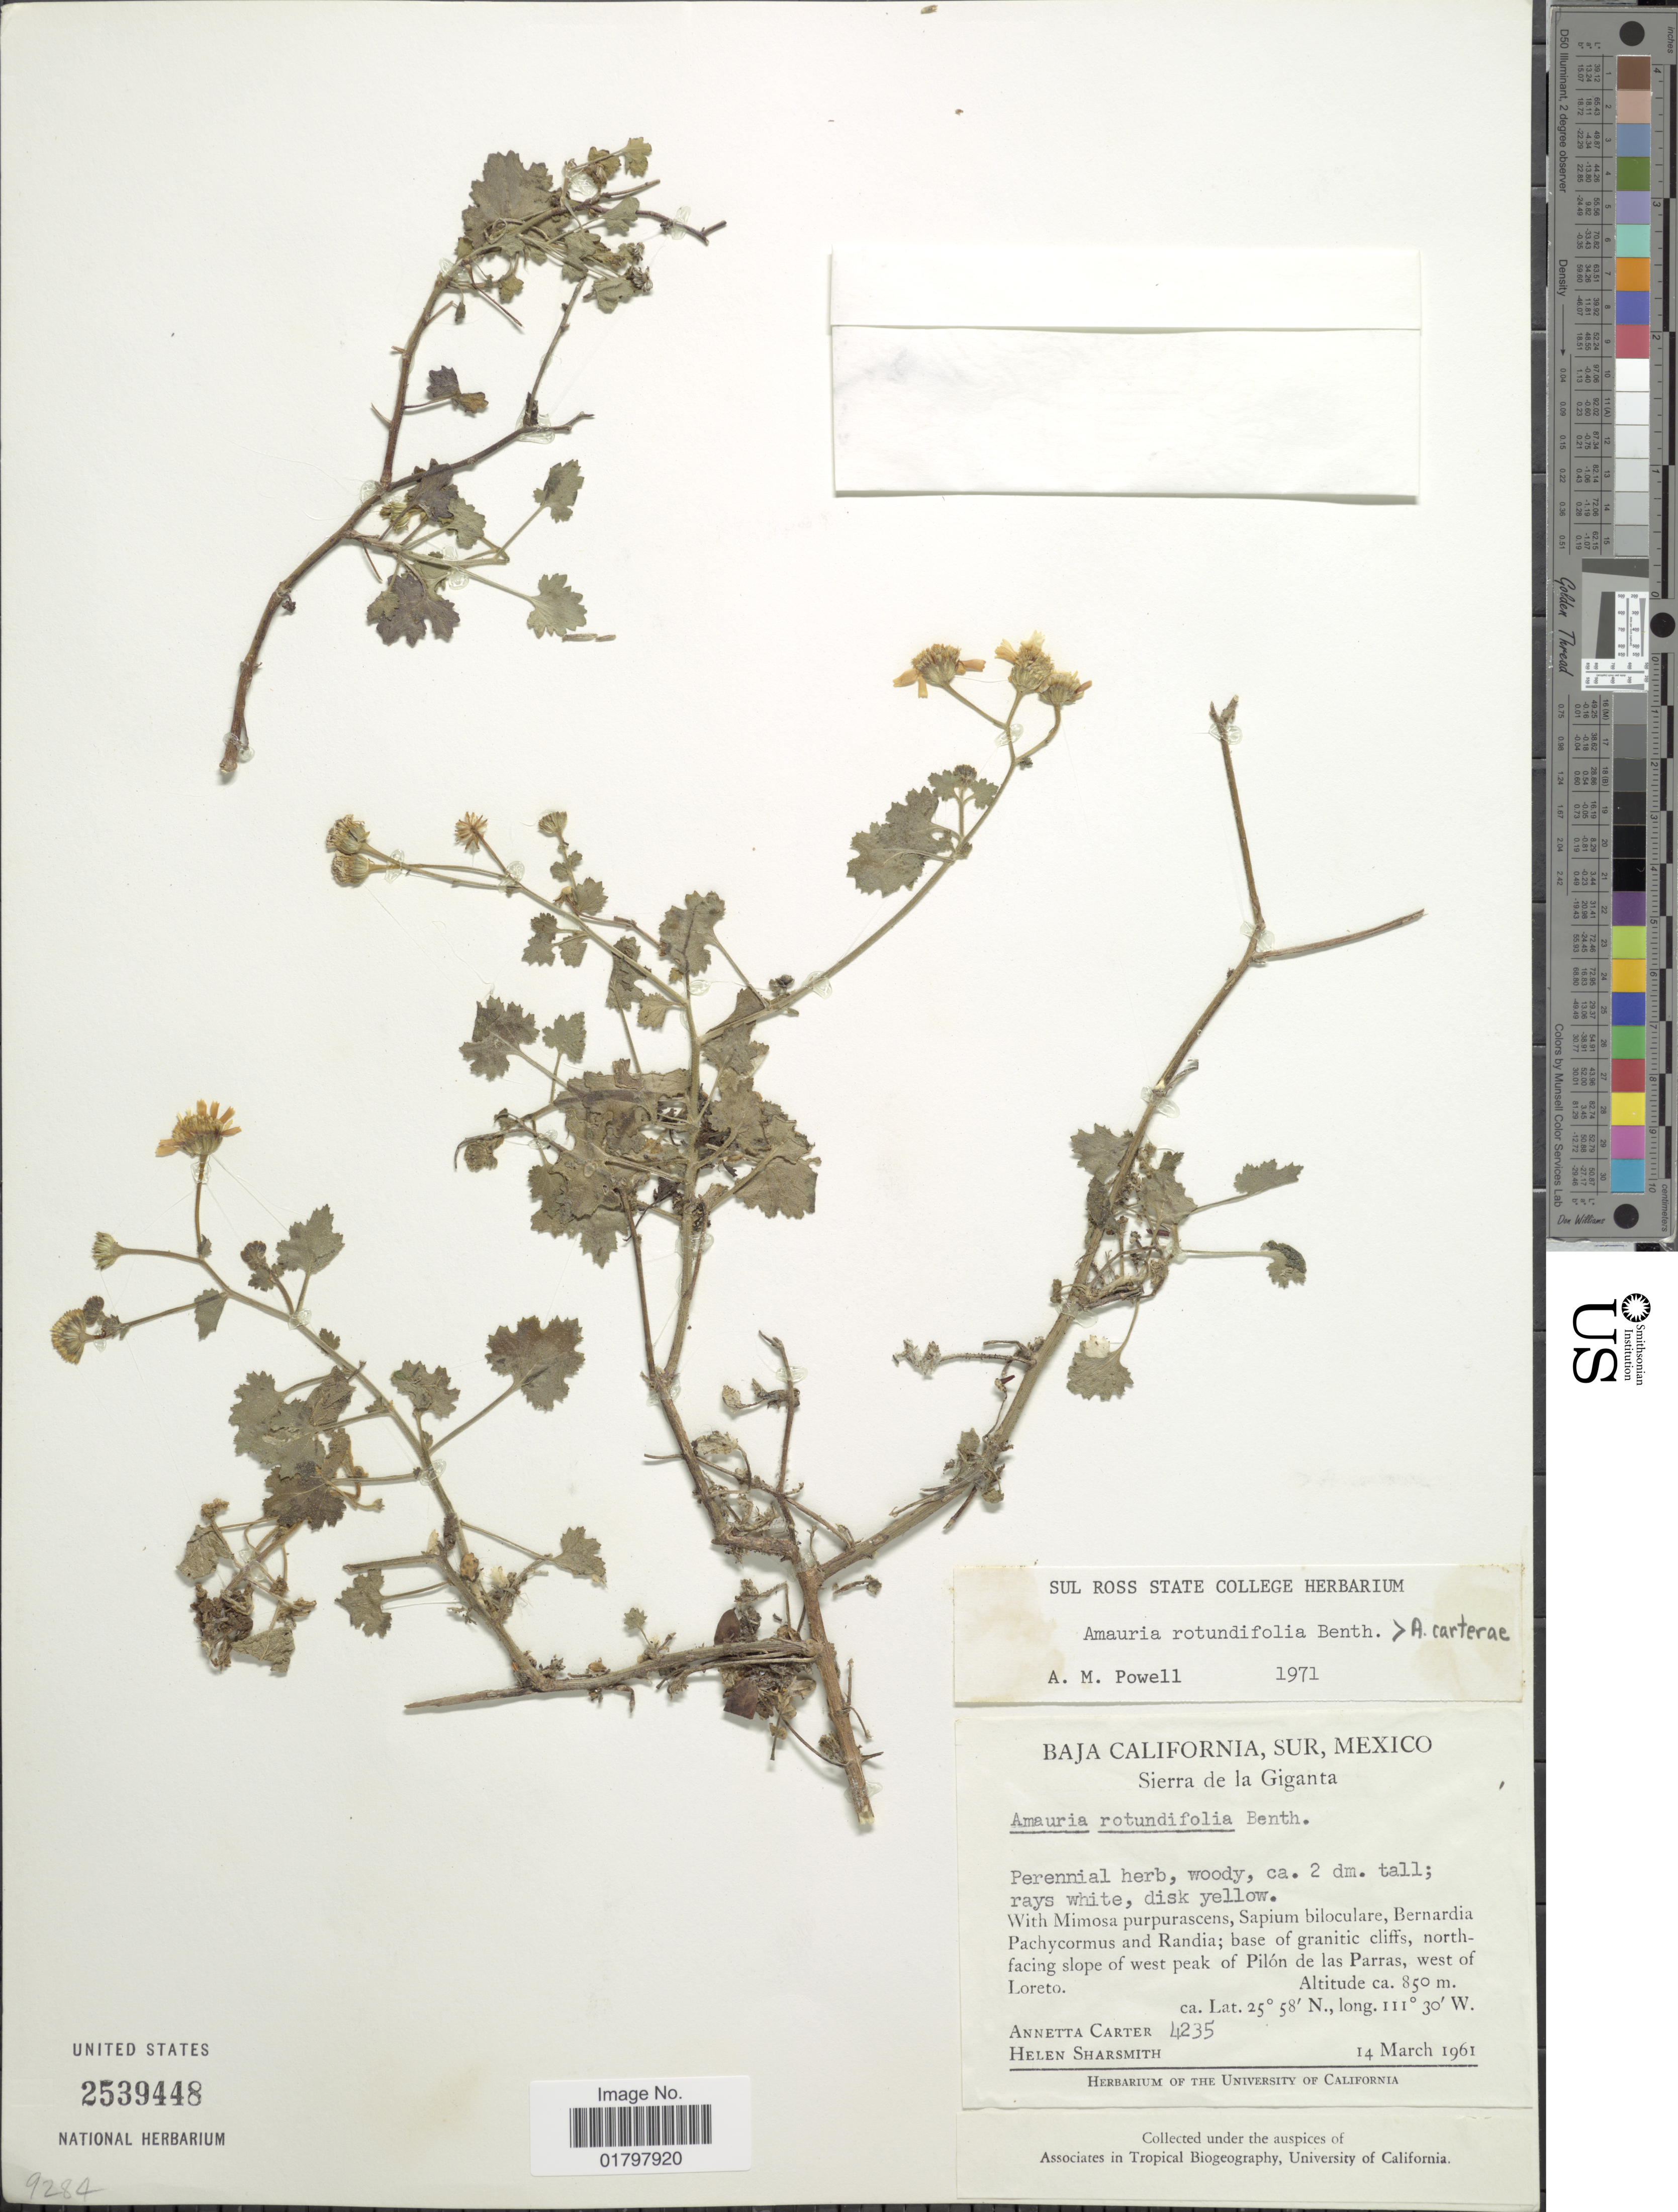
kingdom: Plantae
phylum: Tracheophyta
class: Magnoliopsida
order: Asterales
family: Asteraceae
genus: Amauria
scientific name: Amauria rotundifolia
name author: Benth.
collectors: A. Carter & H. Sharsmith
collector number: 4235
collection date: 1961-03-14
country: Mexico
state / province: Baja California Sur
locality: Sierra de la Giganta. Base of granitic cliffs, north-facing slope of west peak of Pilón de las Parras, west of Loreto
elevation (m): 850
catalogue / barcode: US 2539448